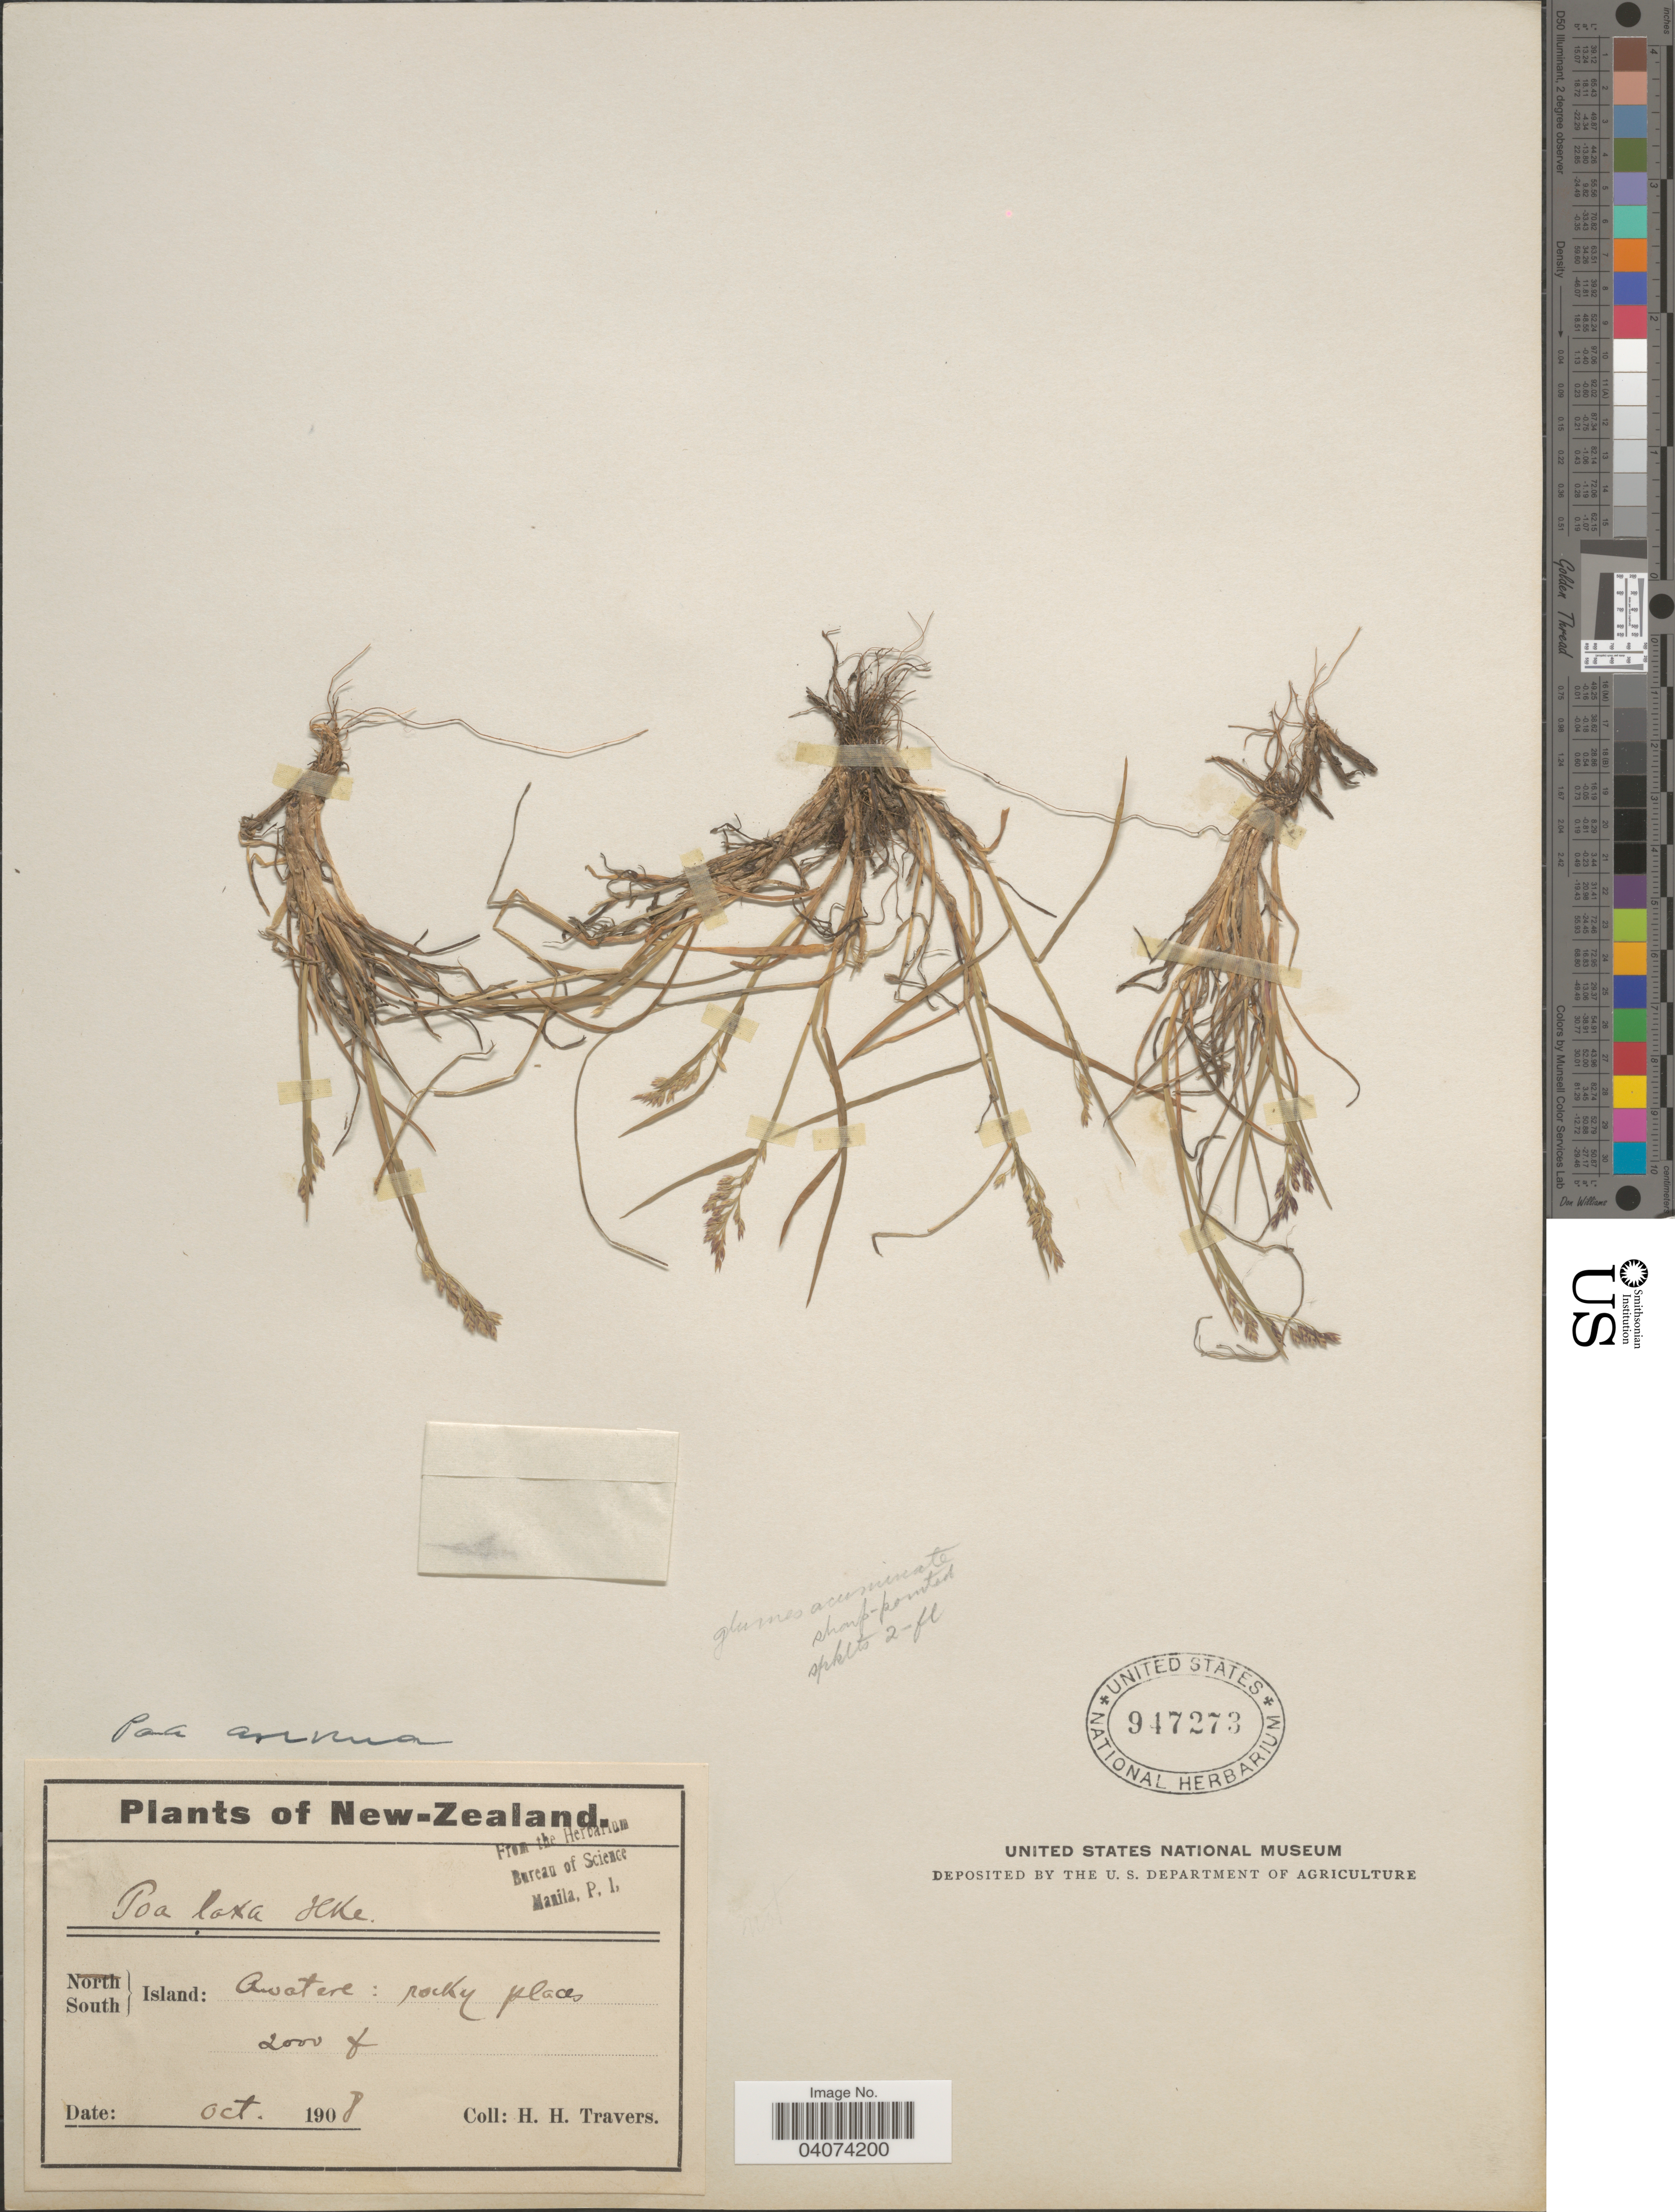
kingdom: Plantae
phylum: Tracheophyta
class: Liliopsida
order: Poales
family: Poaceae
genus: Poa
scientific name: Poa annua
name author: L.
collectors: H. Travers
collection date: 1908-10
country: New Zealand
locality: South Island: Awatere.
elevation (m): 610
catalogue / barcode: US 947273